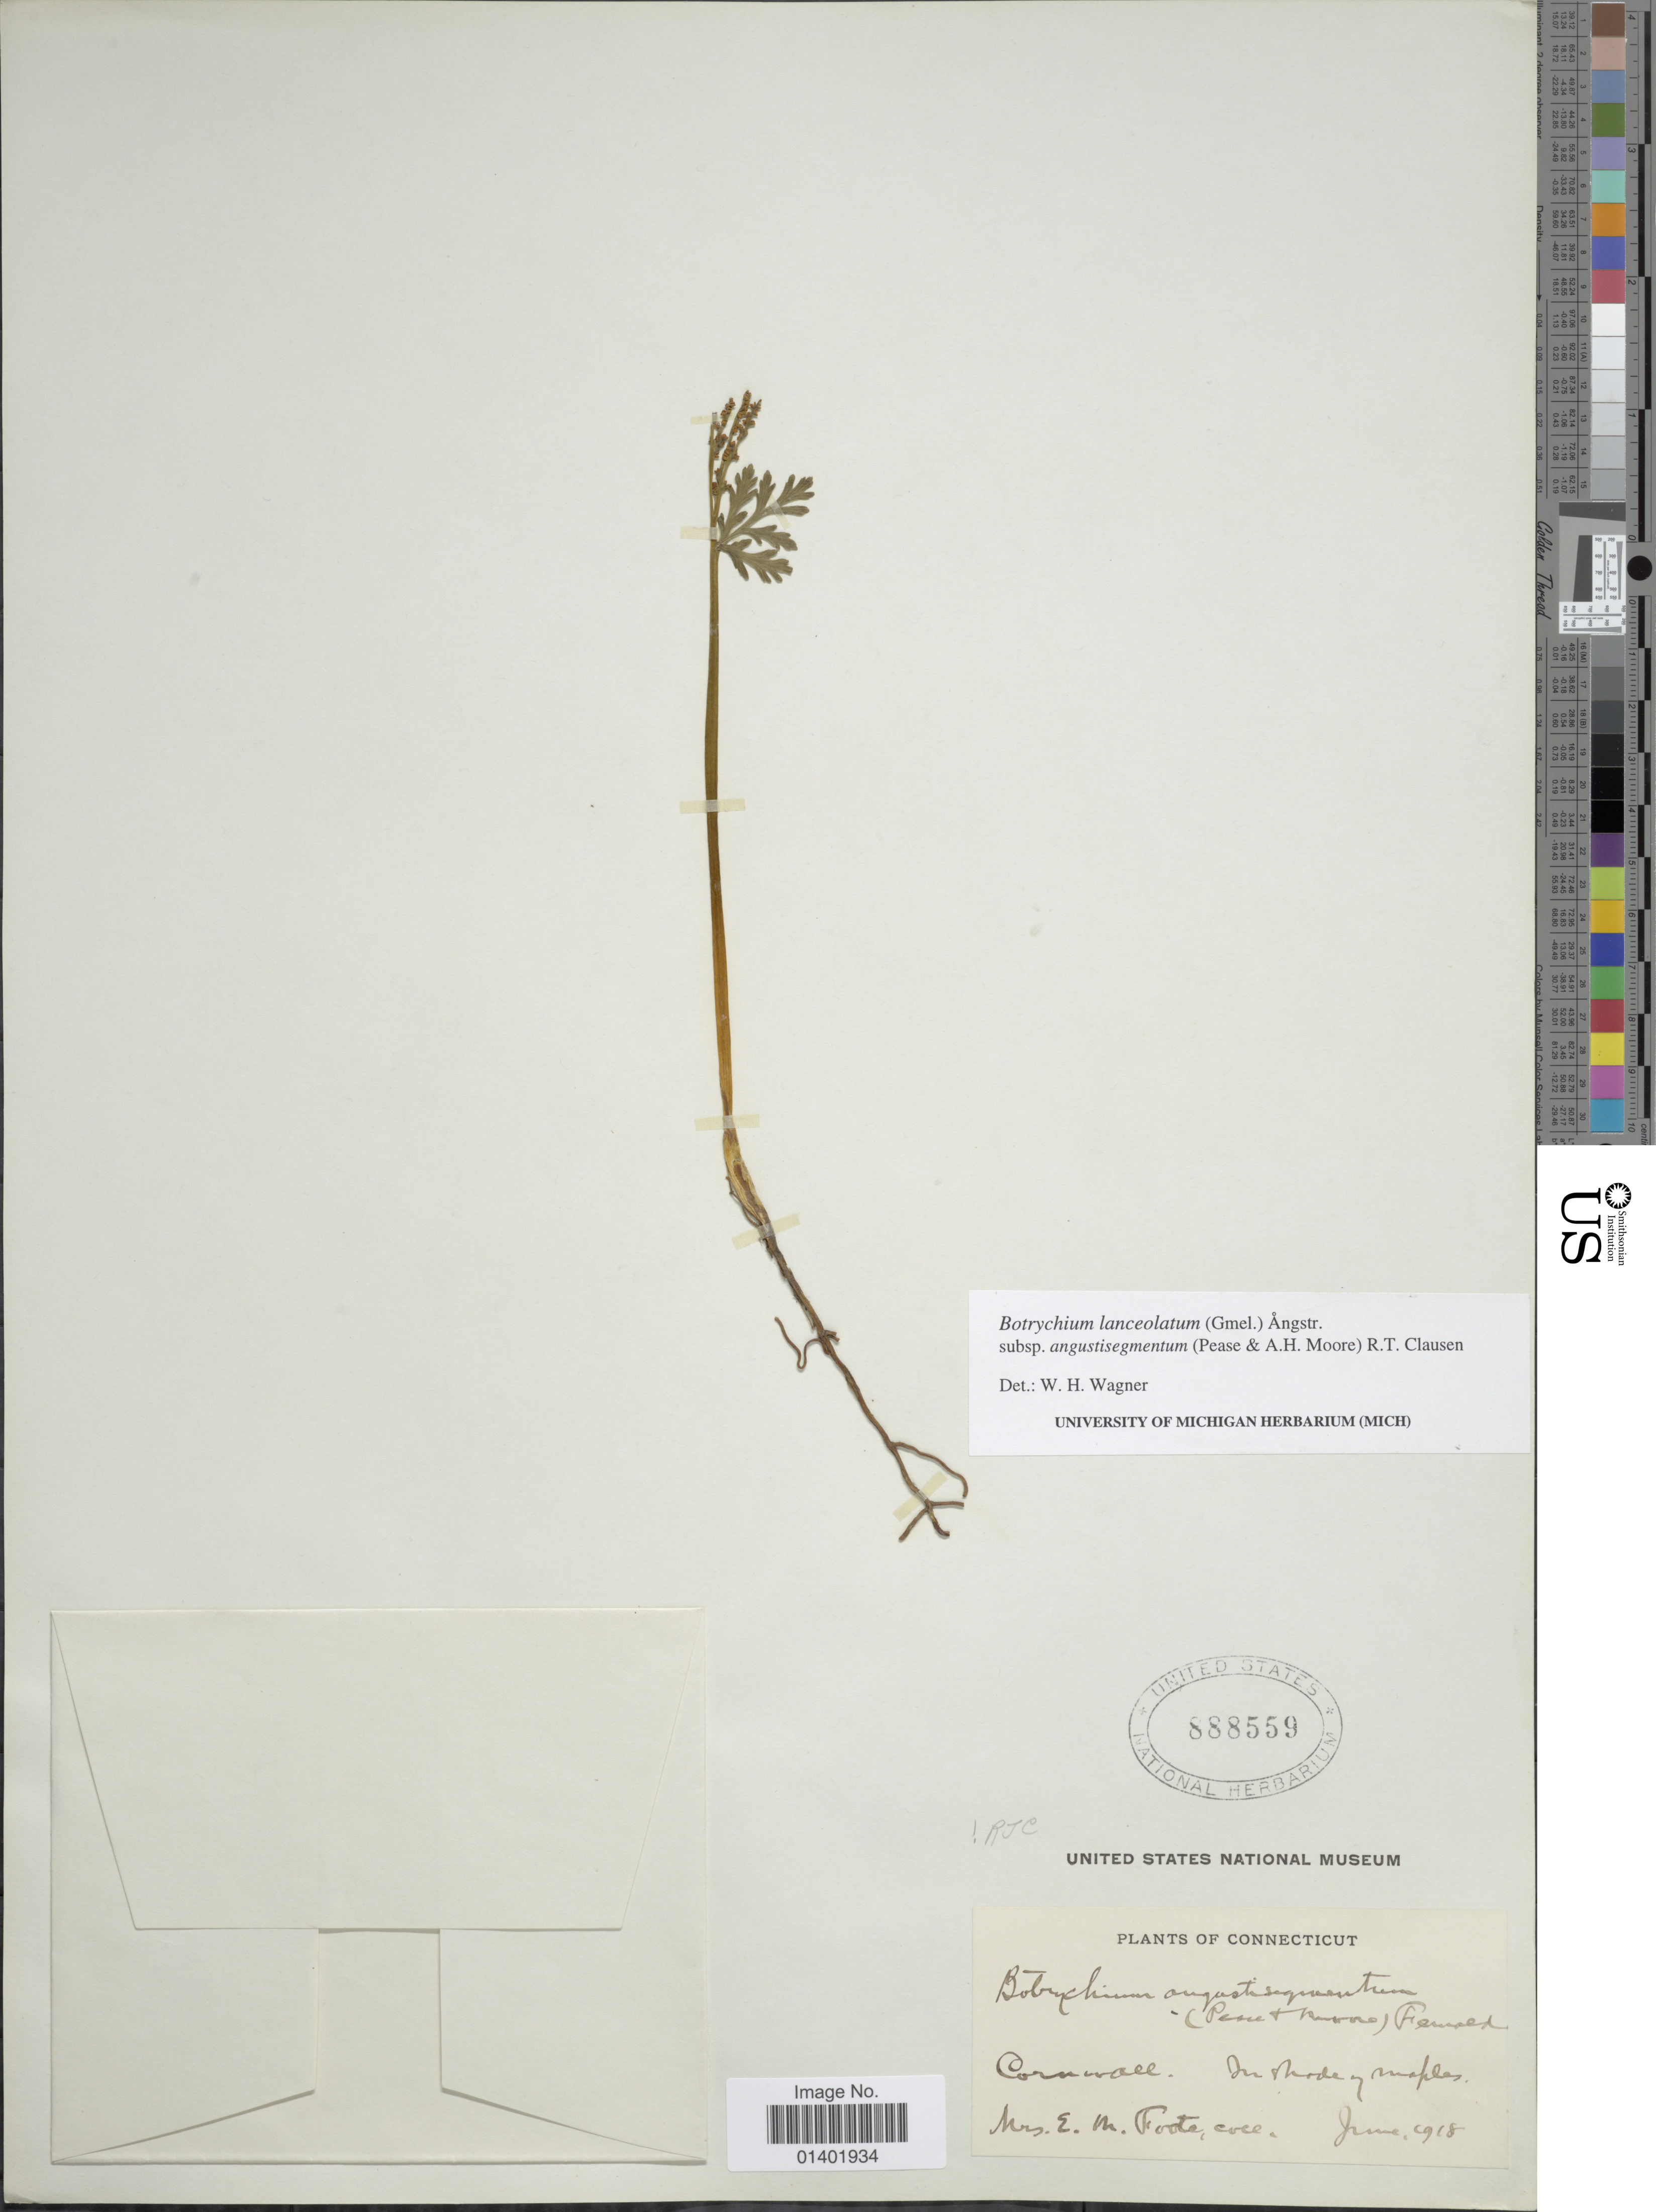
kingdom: Plantae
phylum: Tracheophyta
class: Polypodiopsida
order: Ophioglossales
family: Ophioglossaceae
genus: Botrychium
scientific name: Botrychium lanceolatum subsp. angustisegmentum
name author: (Pease & A.H. Moore) R.T. Clausen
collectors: E. Foote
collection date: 1918-07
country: United States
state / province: Connecticut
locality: Cornwall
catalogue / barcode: US 888559